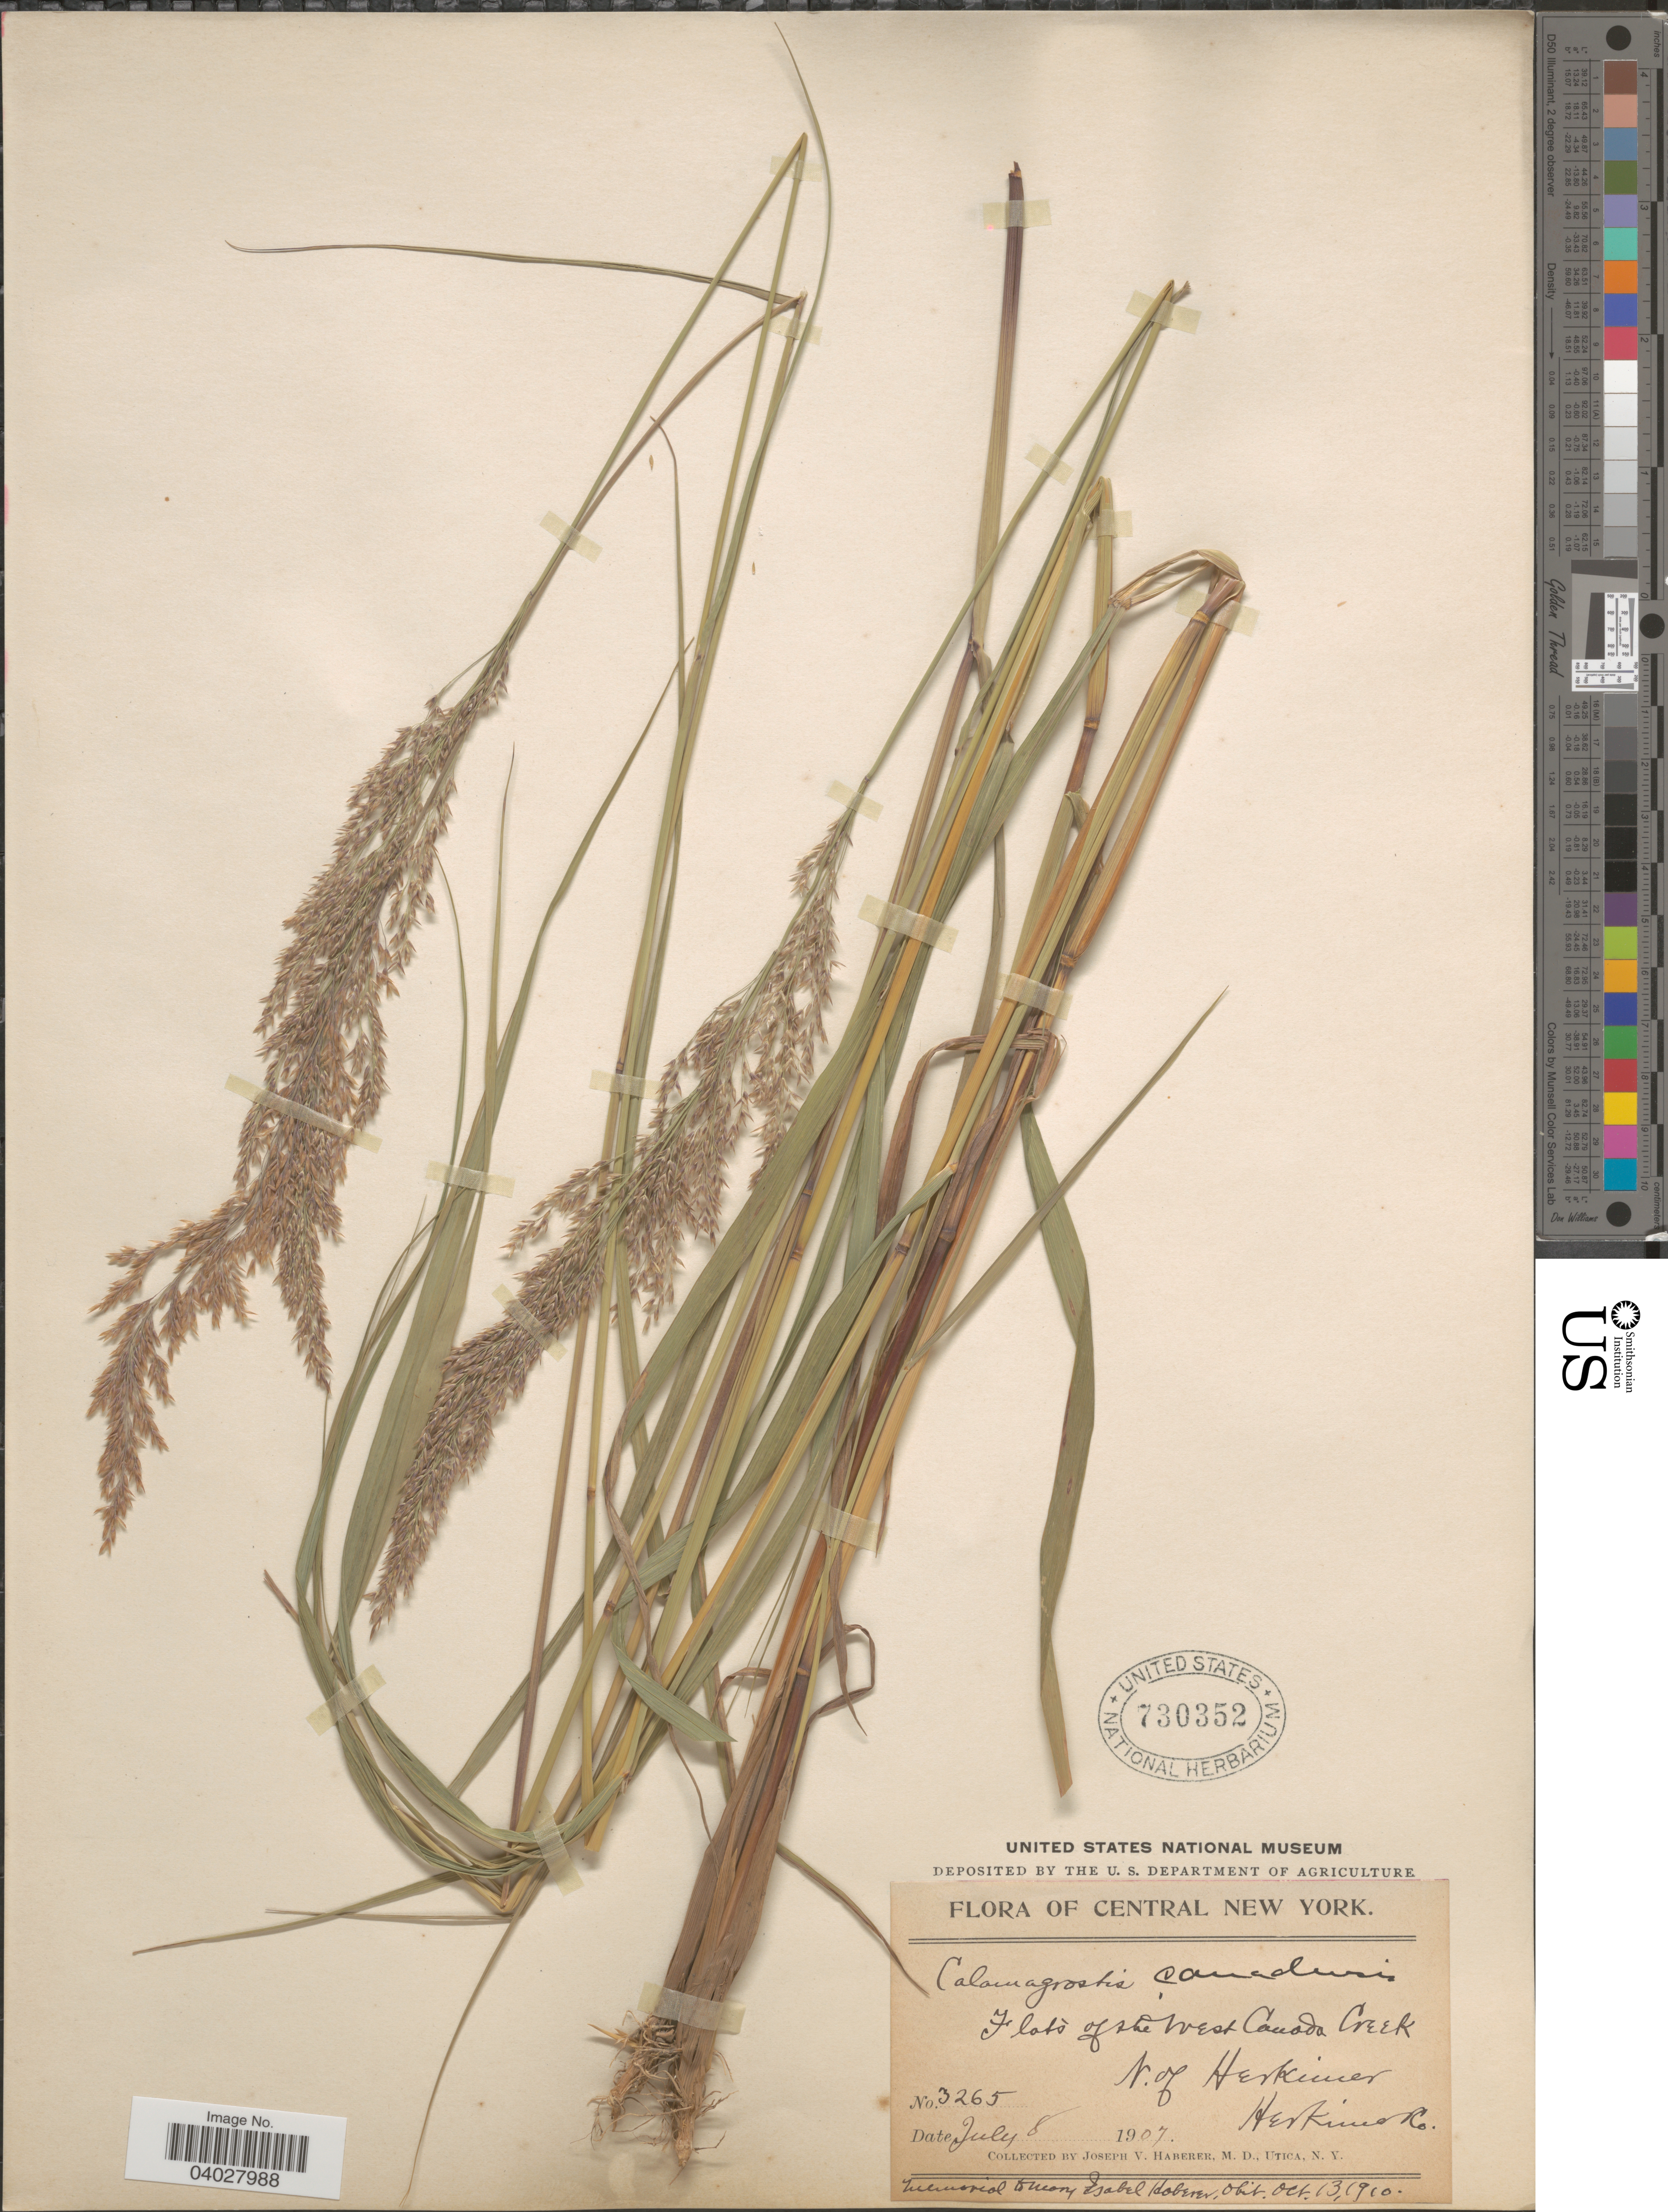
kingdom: Plantae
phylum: Tracheophyta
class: Liliopsida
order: Poales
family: Poaceae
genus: Calamagrostis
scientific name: Calamagrostis canadensis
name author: (Michx.) P. Beauv.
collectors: J. V. Haberer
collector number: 3265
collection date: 1907-07-08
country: United States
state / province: New York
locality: Central New York. Flats of the West Canada Creek. N. of Herkimer. Herkimer Co.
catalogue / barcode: US 730352